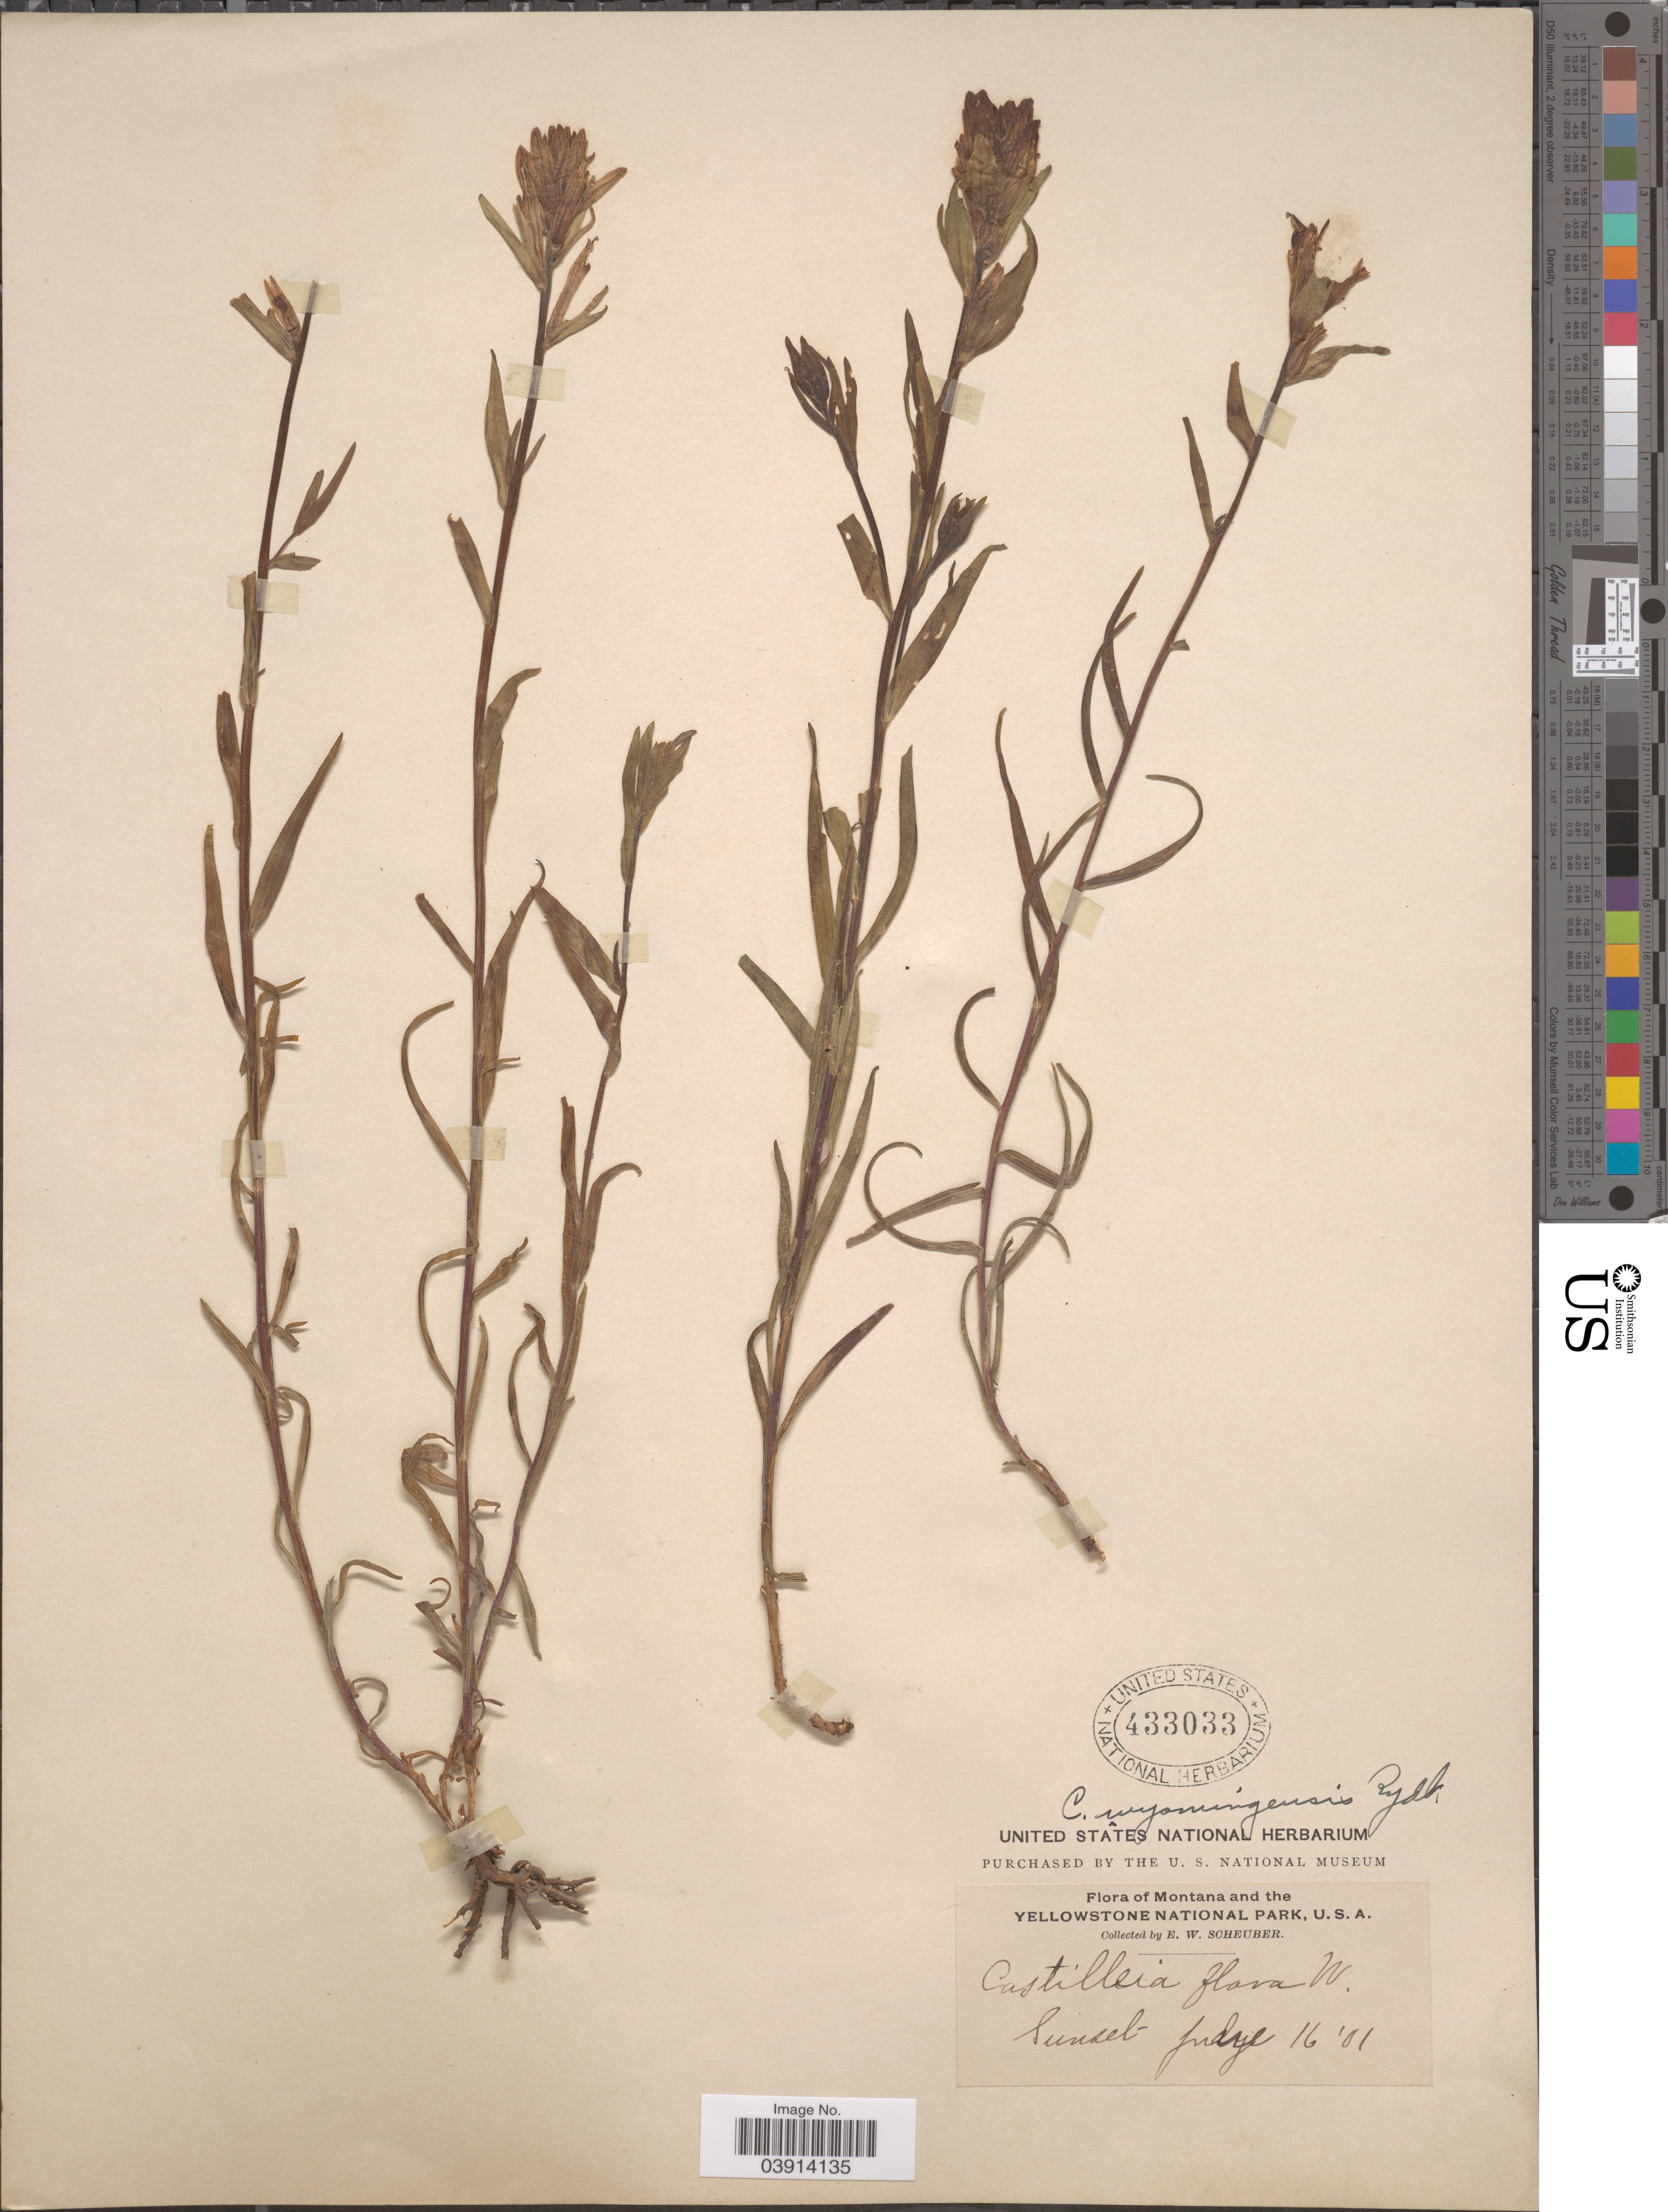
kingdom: Plantae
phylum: Tracheophyta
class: Magnoliopsida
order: Lamiales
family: Orobanchaceae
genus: Castilleja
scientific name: Castilleja tenella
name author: Rebrist.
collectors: E. Scheuber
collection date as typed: Transcribed d/m/y: 16/7/1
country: United States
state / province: Montana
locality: The Yellowstone National Park. Sunset.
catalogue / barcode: US 433033